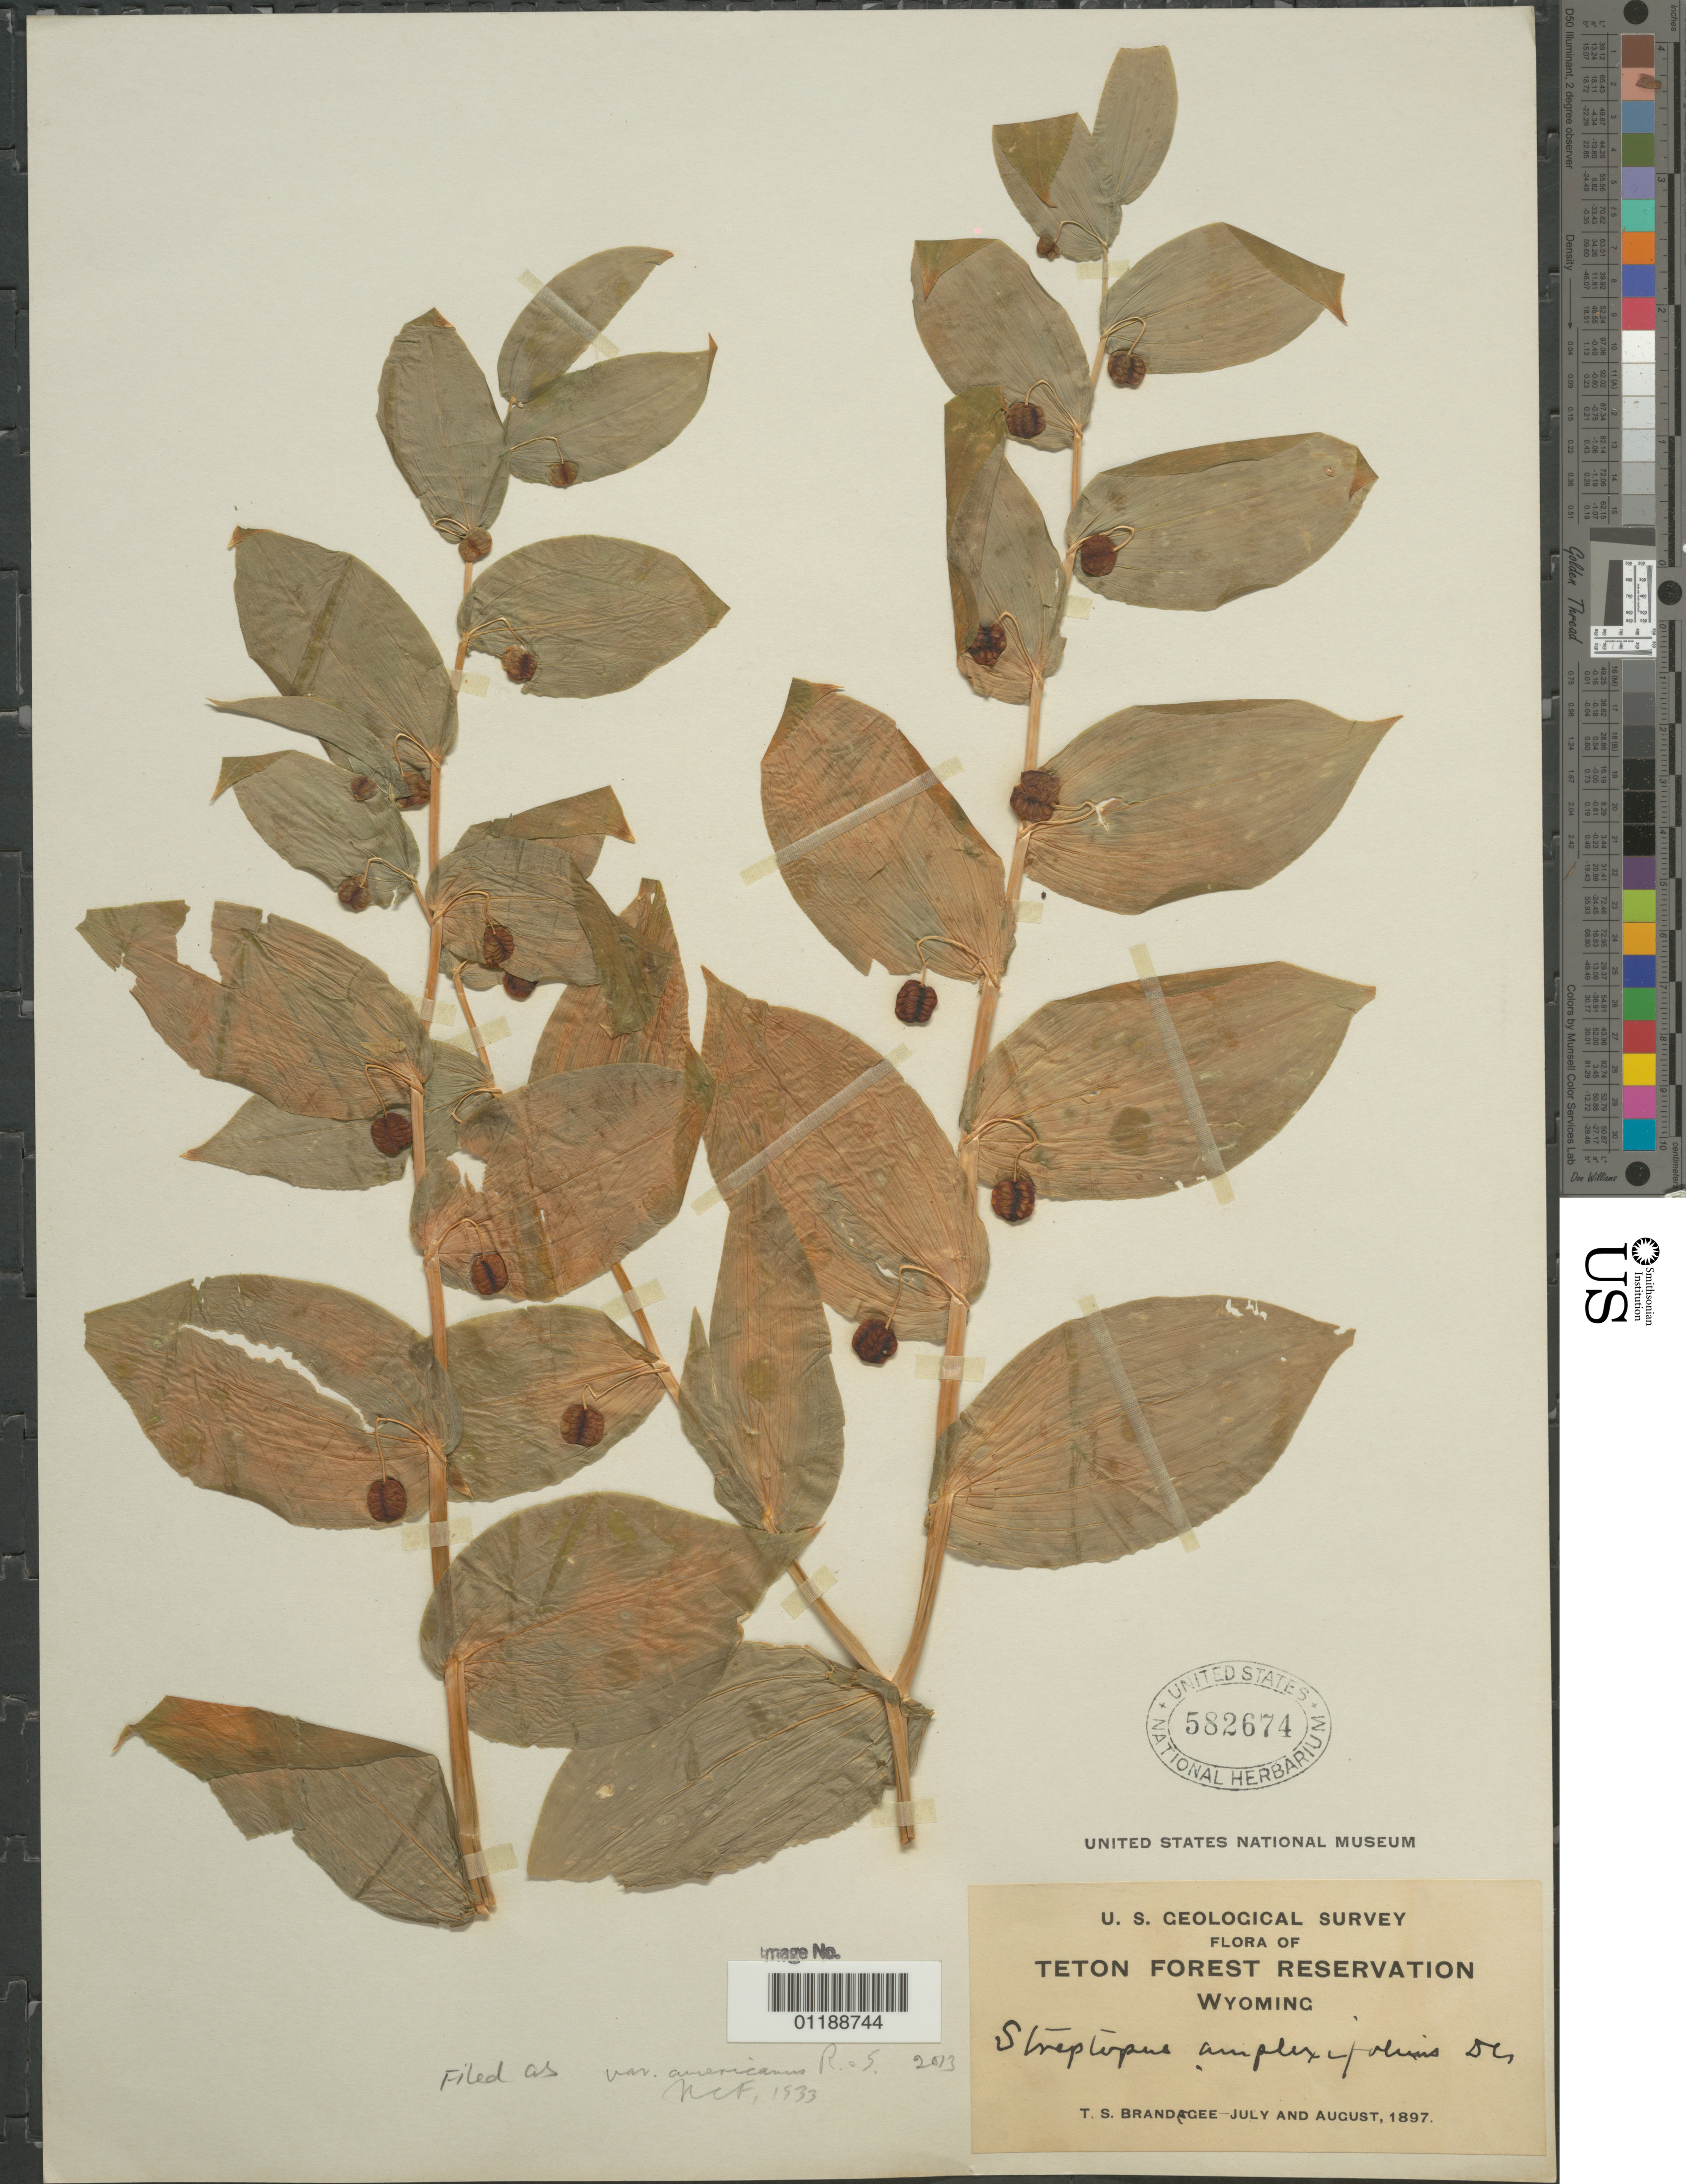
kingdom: Plantae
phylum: Tracheophyta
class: Liliopsida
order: Liliales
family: Liliaceae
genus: Streptopus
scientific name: Streptopus amplexifolius var. americanus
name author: Schult. & Schult. f.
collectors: T. S. Brandegee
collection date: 1897-07/1897-08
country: United States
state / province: Wyoming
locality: Teton Forest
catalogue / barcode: US 582674